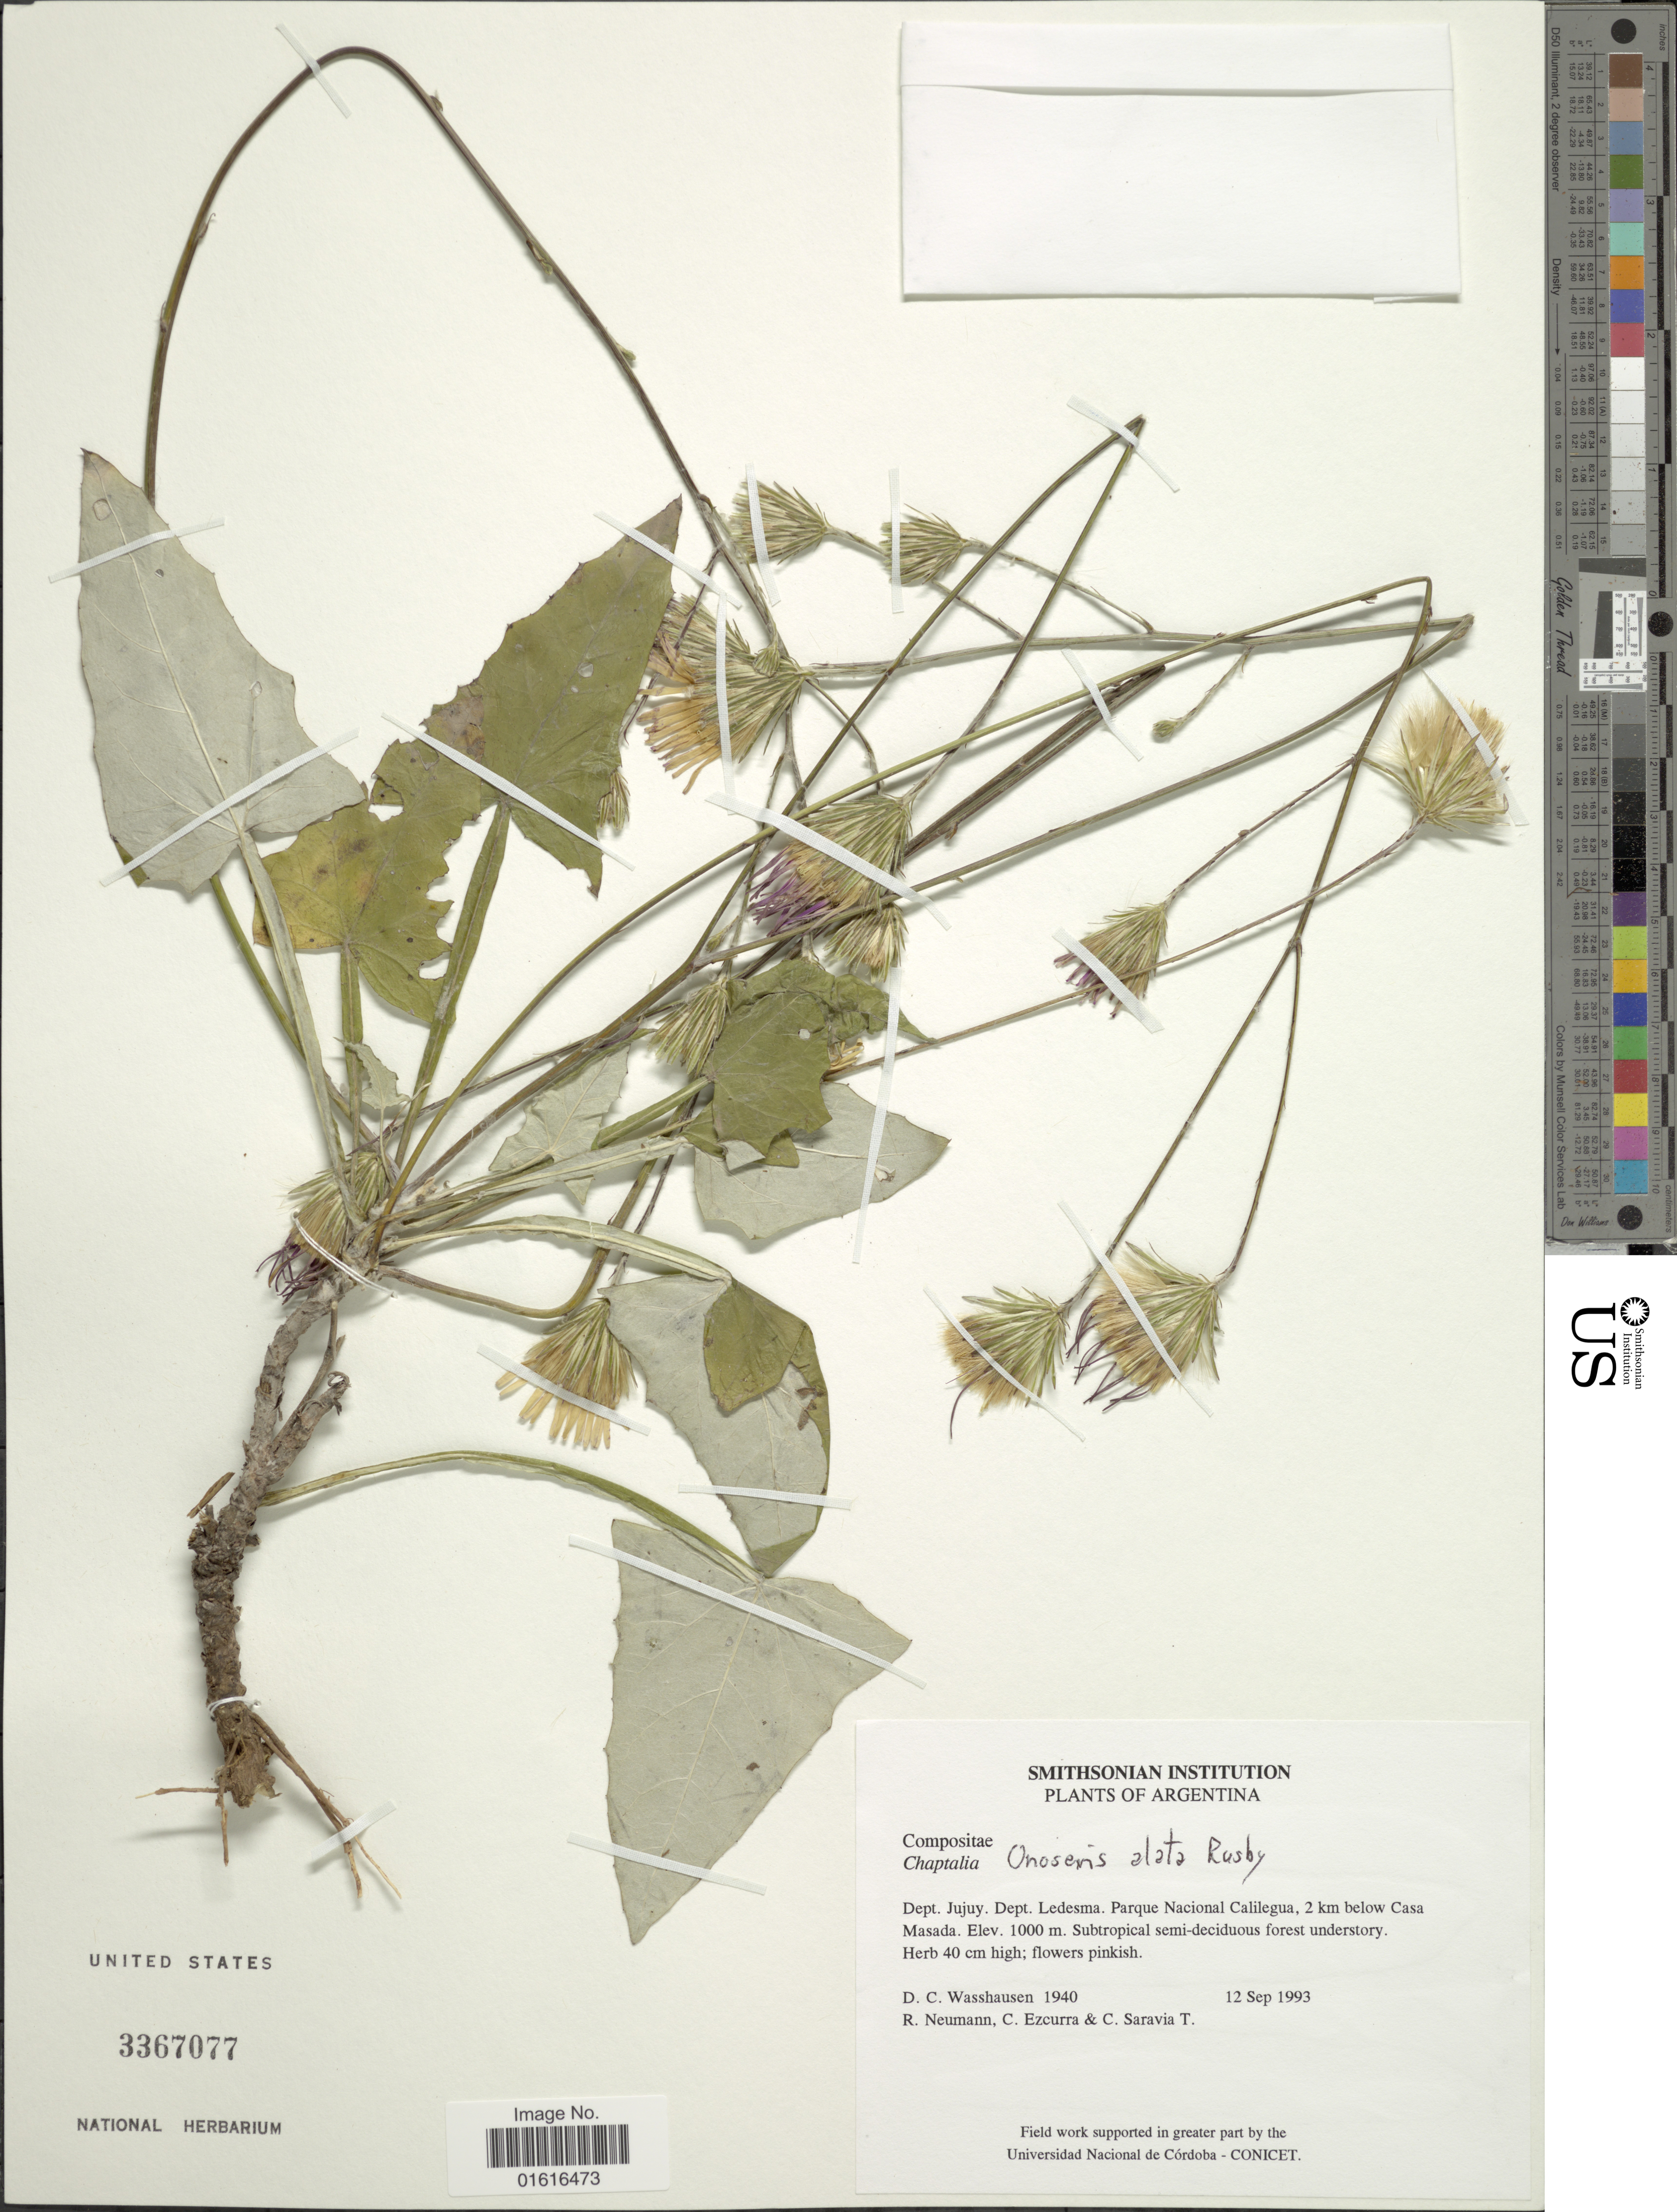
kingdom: Plantae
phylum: Tracheophyta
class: Magnoliopsida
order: Asterales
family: Asteraceae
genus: Onoseris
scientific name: Onoseris alata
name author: Rusby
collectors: D. C. Wasshausen, R. Neumann, C. Ezcurra & C. Saravia T.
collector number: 1940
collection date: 1993-09-12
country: Argentina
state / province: Jujuy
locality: Dept. Ledesma. Parque Nacional Calilegua, 2 km below Casa Masada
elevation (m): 1000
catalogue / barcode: US 3367077